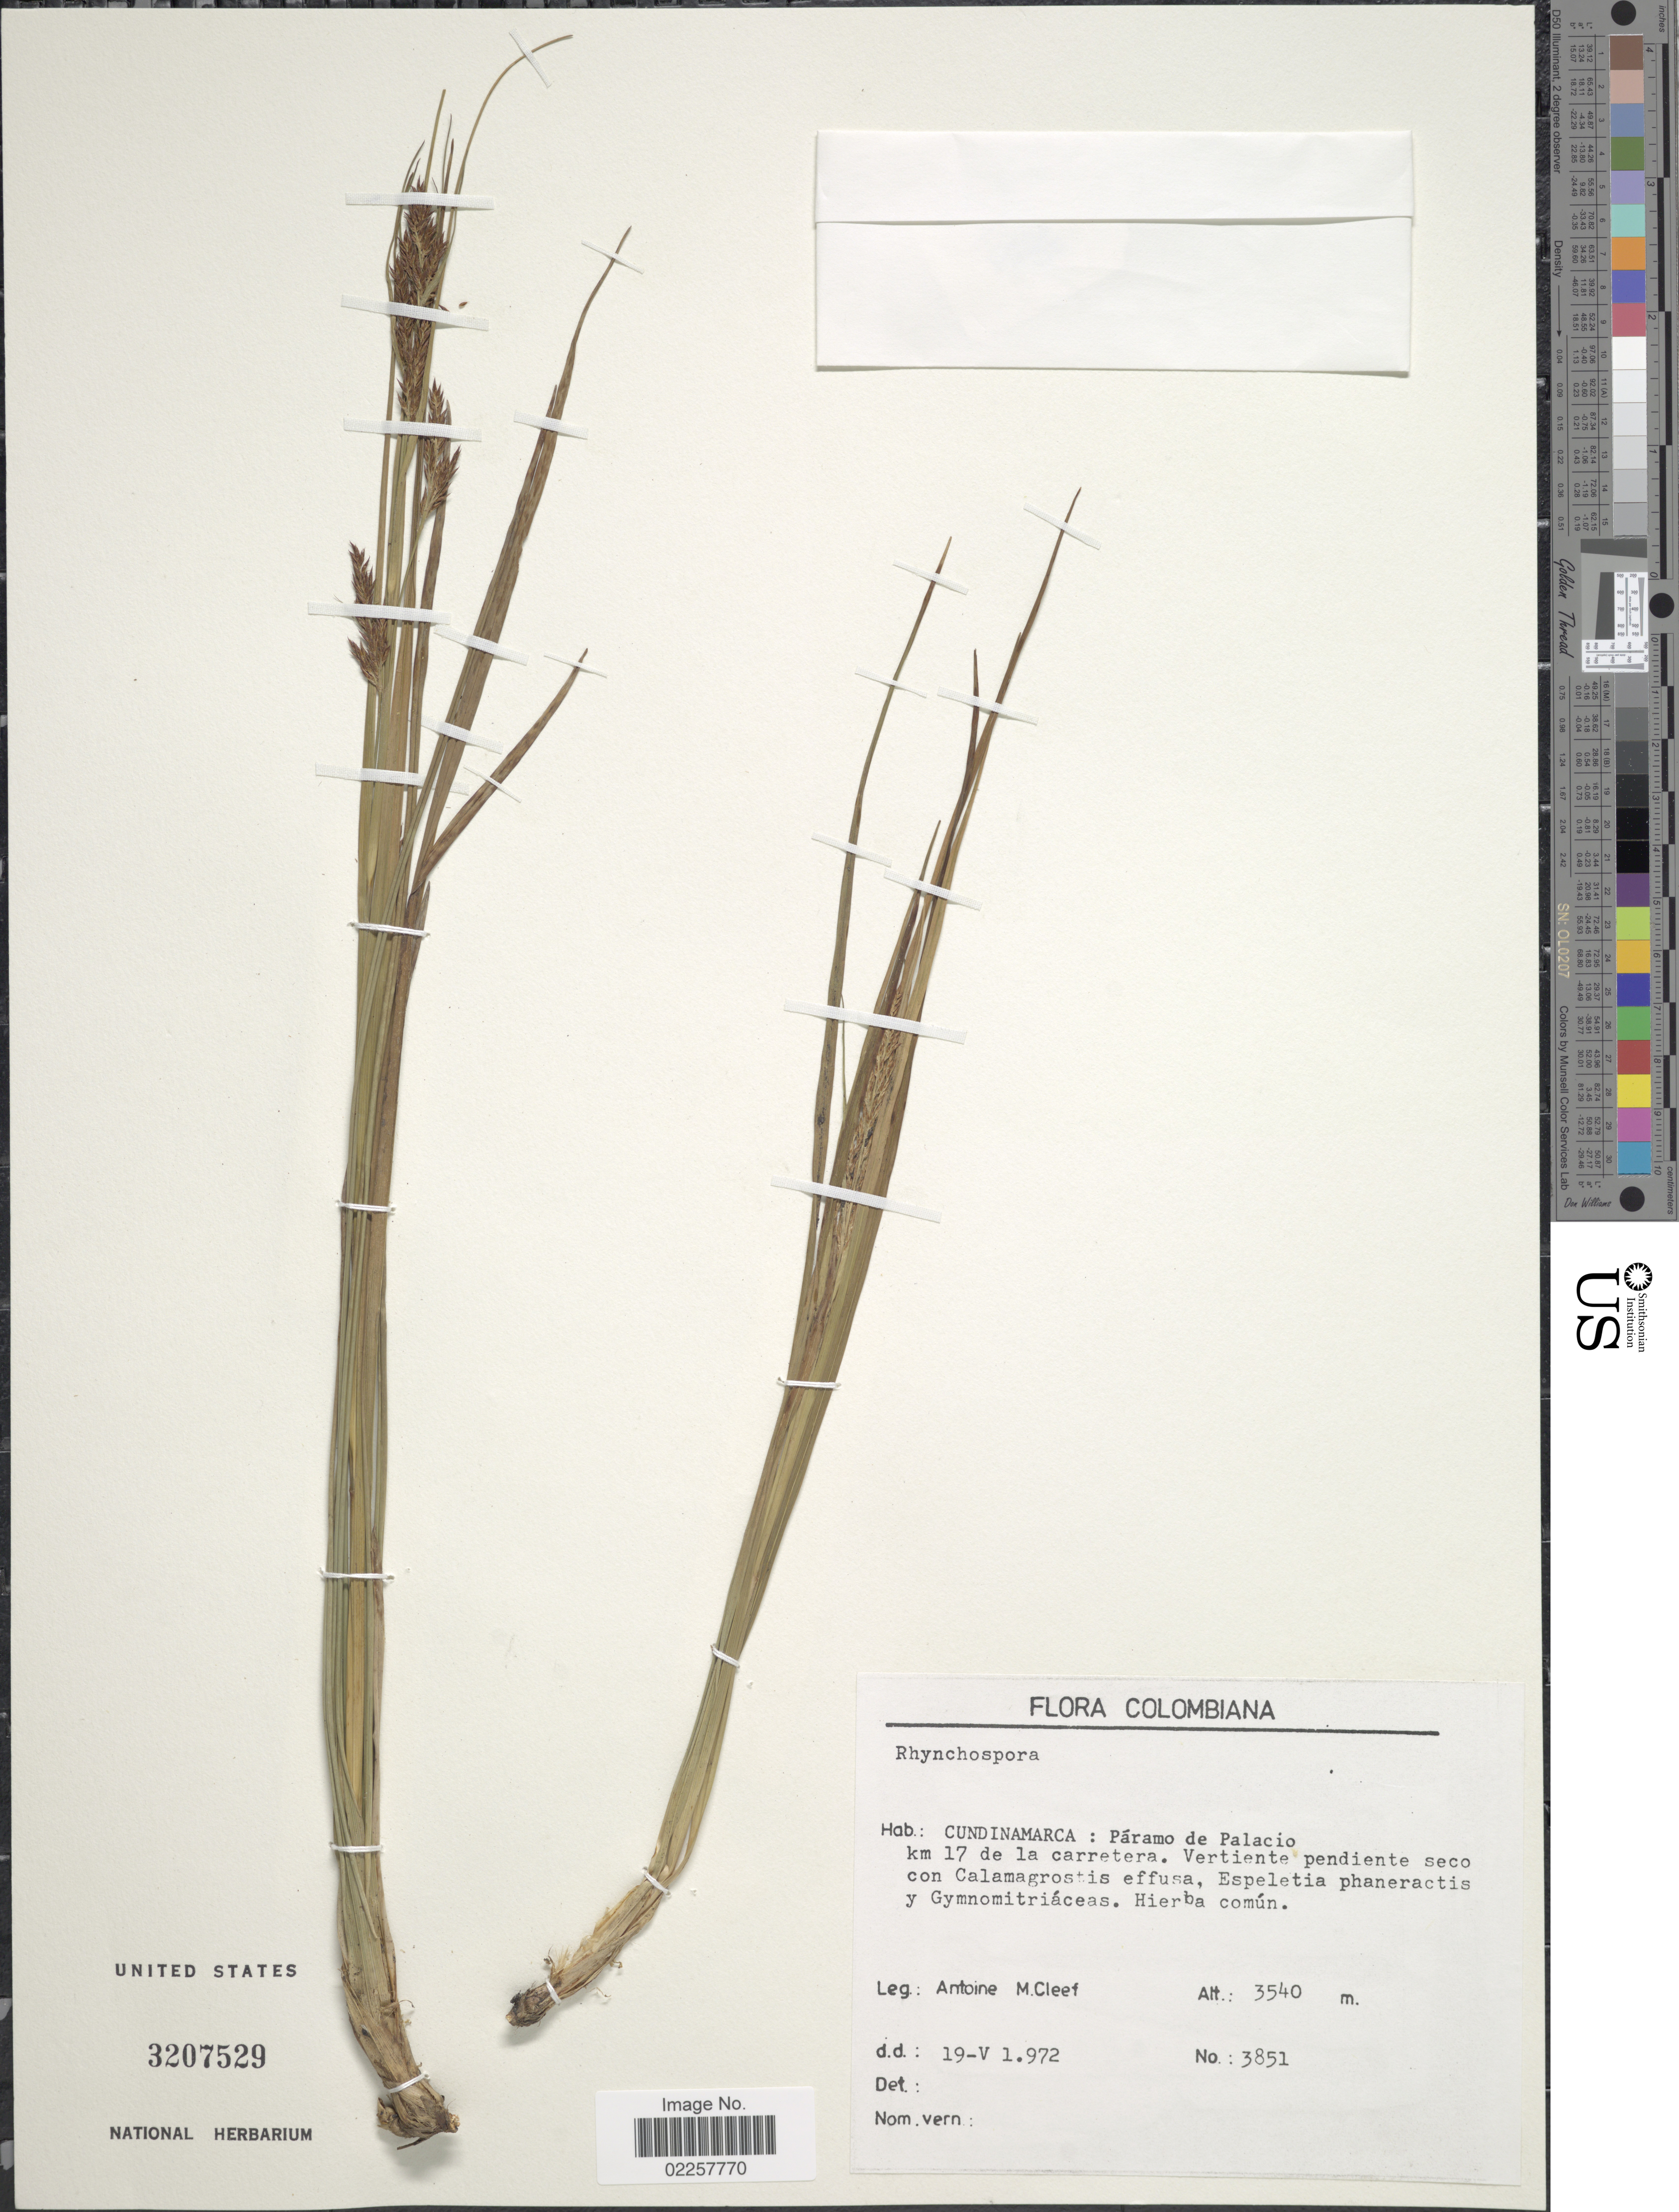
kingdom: Plantae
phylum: Tracheophyta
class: Liliopsida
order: Poales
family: Cyperaceae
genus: Rhynchospora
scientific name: Rhynchospora sp.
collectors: A. M. Cleef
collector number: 3851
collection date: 1972-05-19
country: Colombia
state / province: Cundinamarca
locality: Paramo de Palacio km 17 de la carretera.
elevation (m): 3540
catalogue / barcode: US 3207529